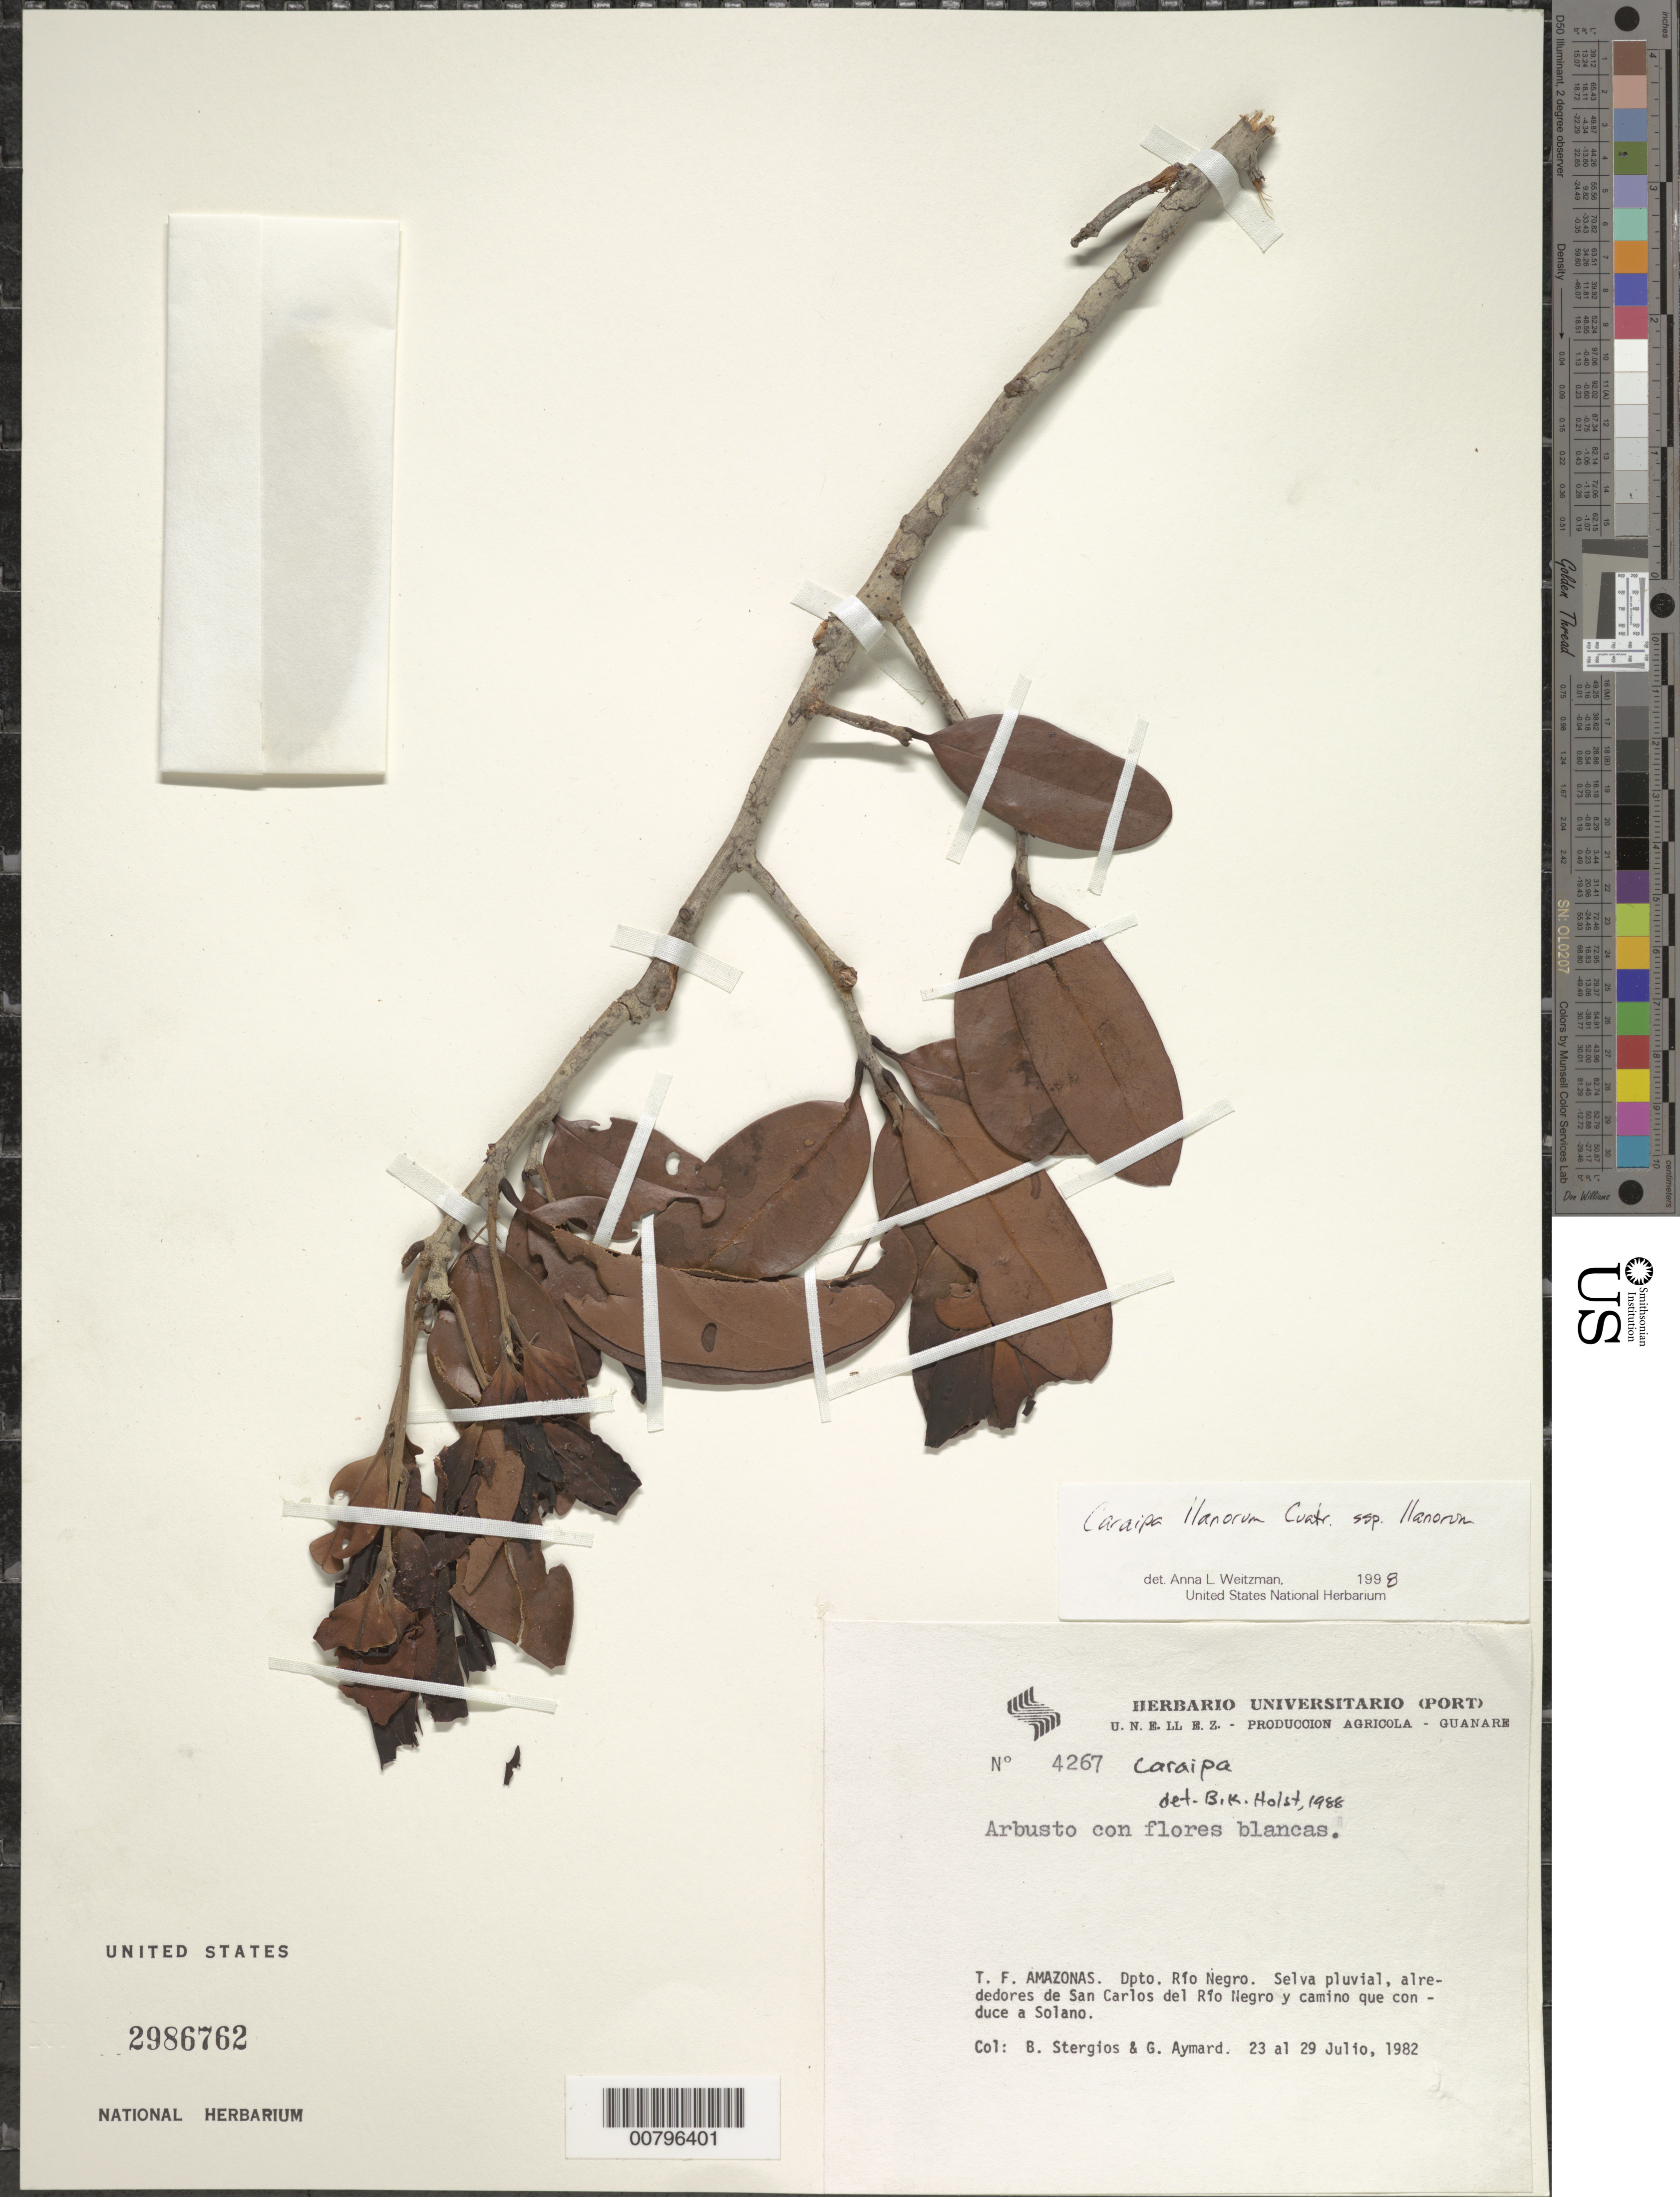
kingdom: Plantae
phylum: Tracheophyta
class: Magnoliopsida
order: Malpighiales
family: Calophyllaceae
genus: Caraipa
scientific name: Caraipa llanorum subsp. llanorum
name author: Cuatrec.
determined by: Weitzman, A. L.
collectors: B. G. Stergios & G. A. Aymard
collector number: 4267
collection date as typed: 23-Jul-82 to 29-Jul-82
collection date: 1982-07-23/1982-07-29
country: Venezuela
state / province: Amazonas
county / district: Río Negro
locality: San Carlos del Río Negro y camino que conduce a Solano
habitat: Selva pluvial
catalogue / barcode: US 2986762